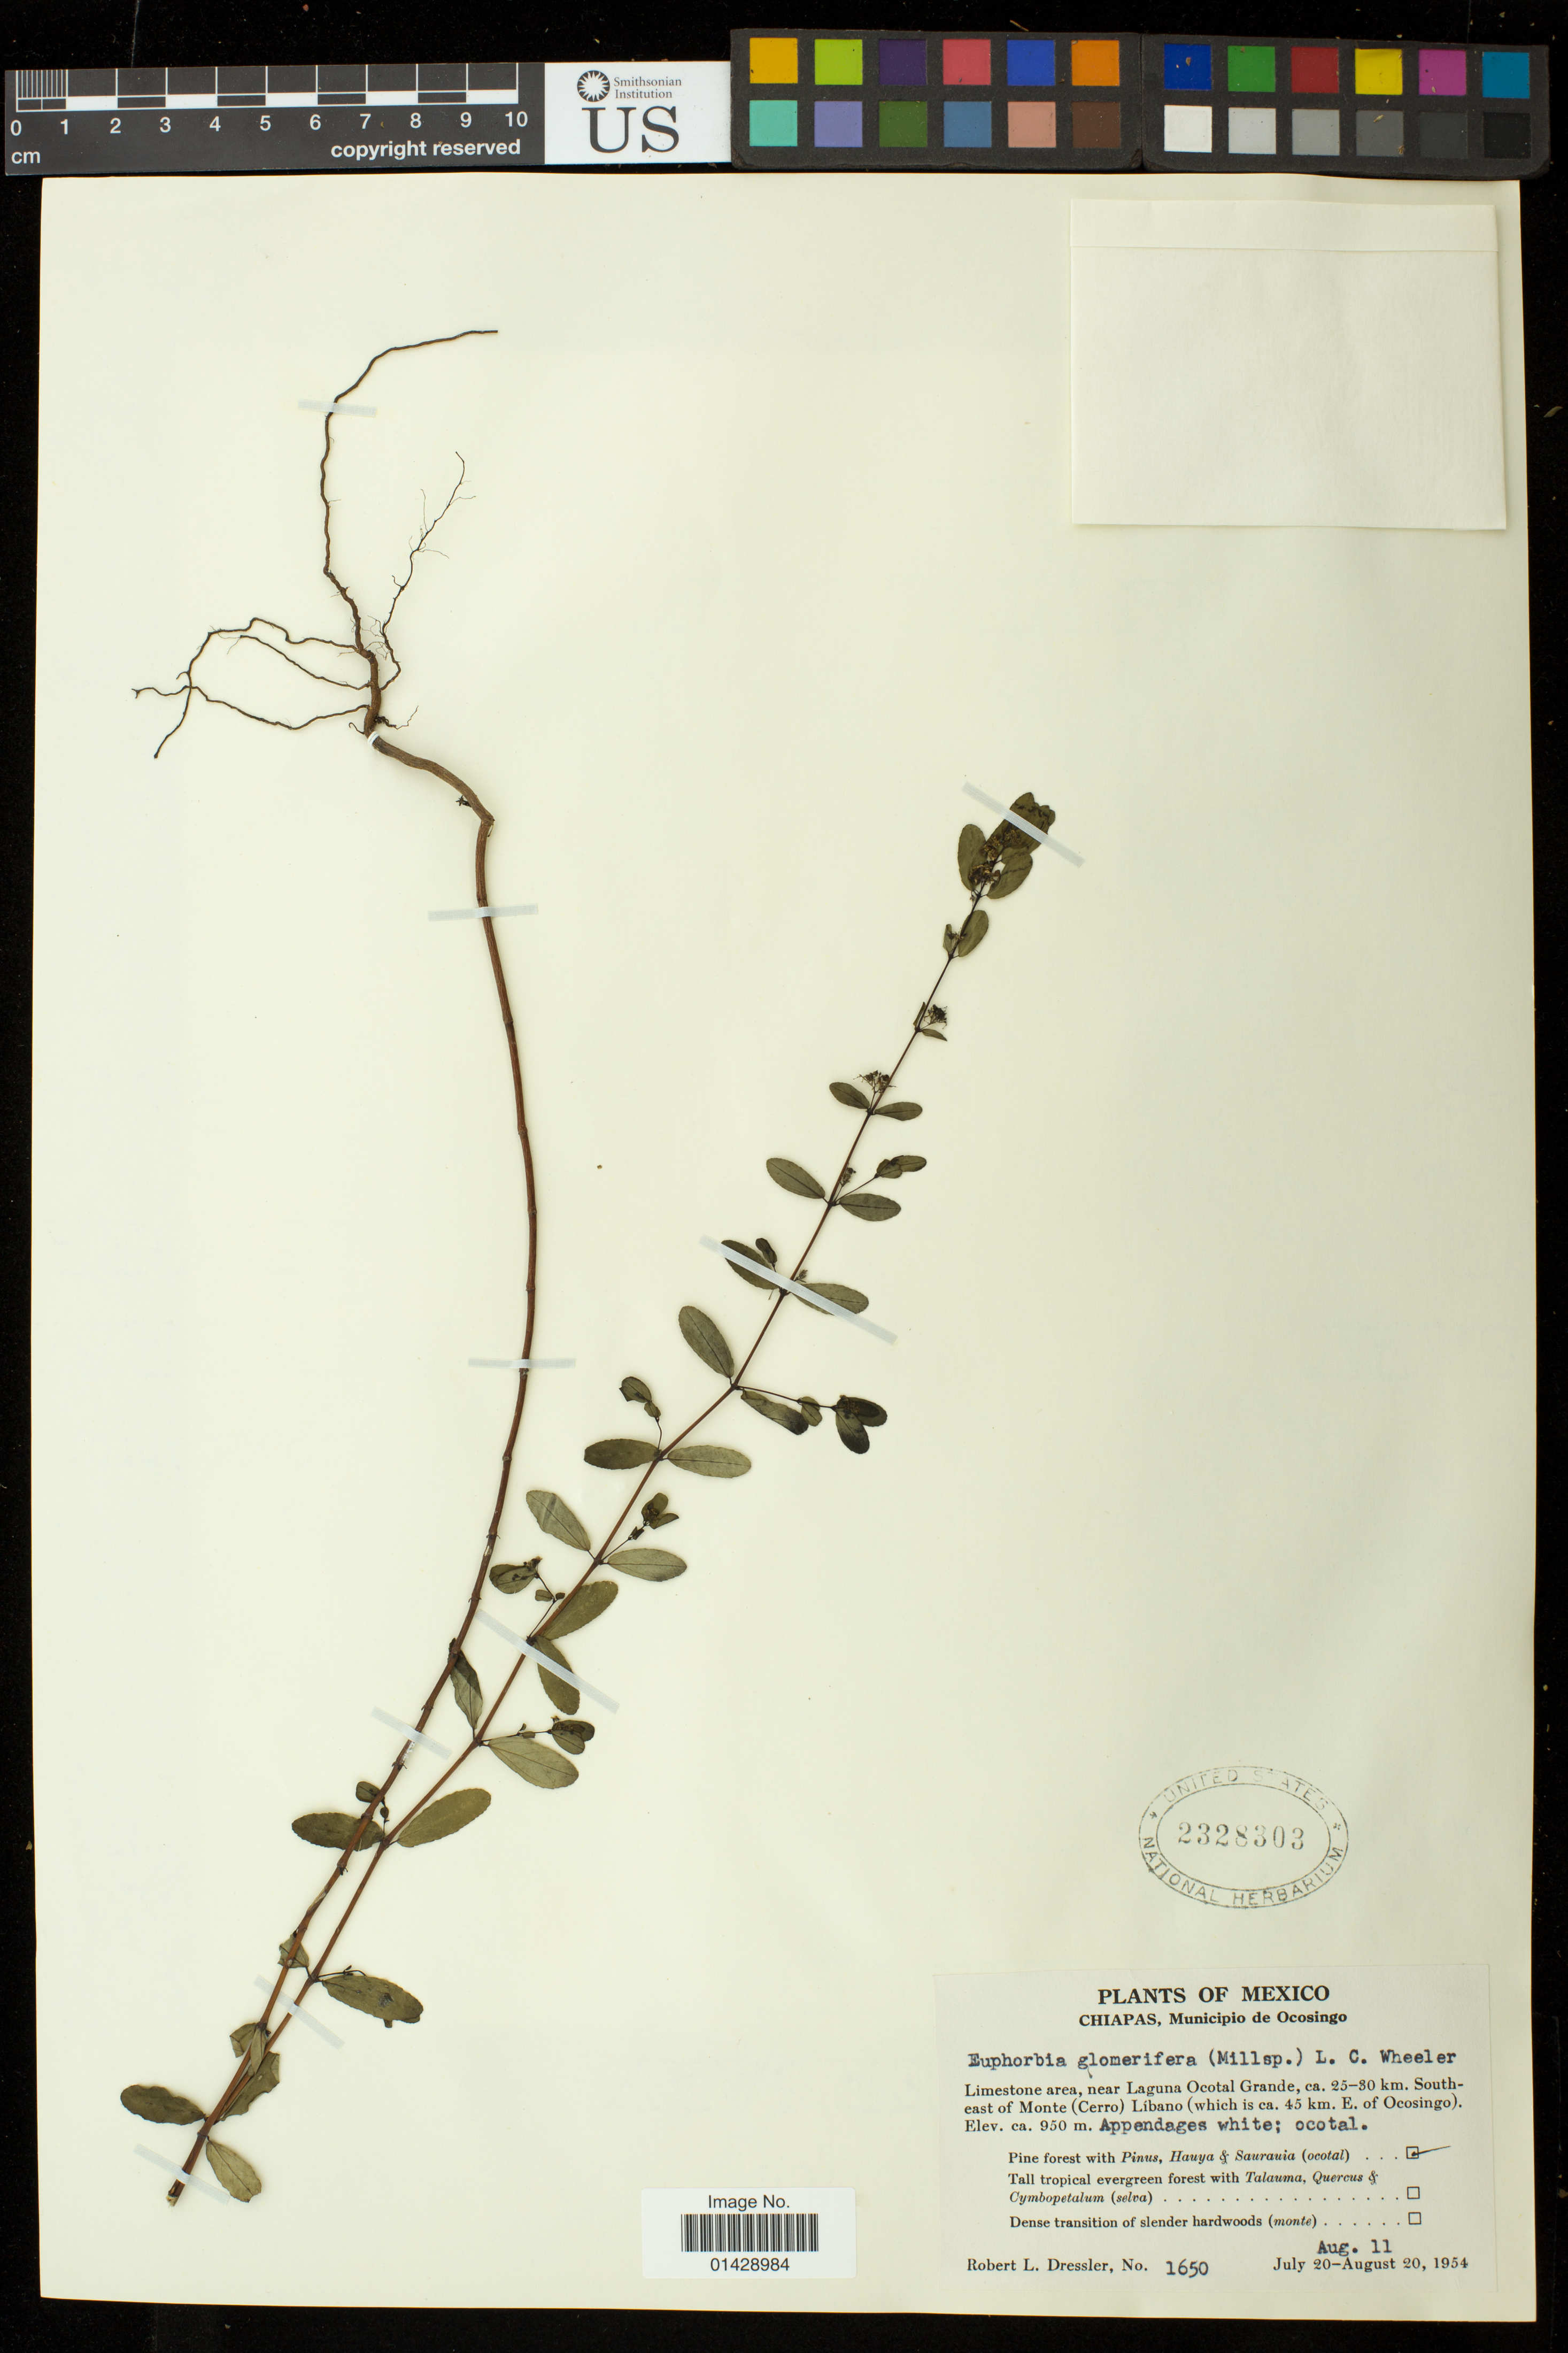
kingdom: Plantae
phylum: Tracheophyta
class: Magnoliopsida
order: Malpighiales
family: Euphorbiaceae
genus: Euphorbia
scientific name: Euphorbia hypericifolia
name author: L.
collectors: R. Dressler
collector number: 1650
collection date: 1954-08-11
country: Mexico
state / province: Chiapas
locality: Municipio de Ocosingo; Limestone area, near Laguna Ocotal Grande, ca. 25-30 km. South-east of Monte (Cerro) Libano (which is ca. 45 km. E. of Ocosingo).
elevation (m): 950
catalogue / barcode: US 2328303